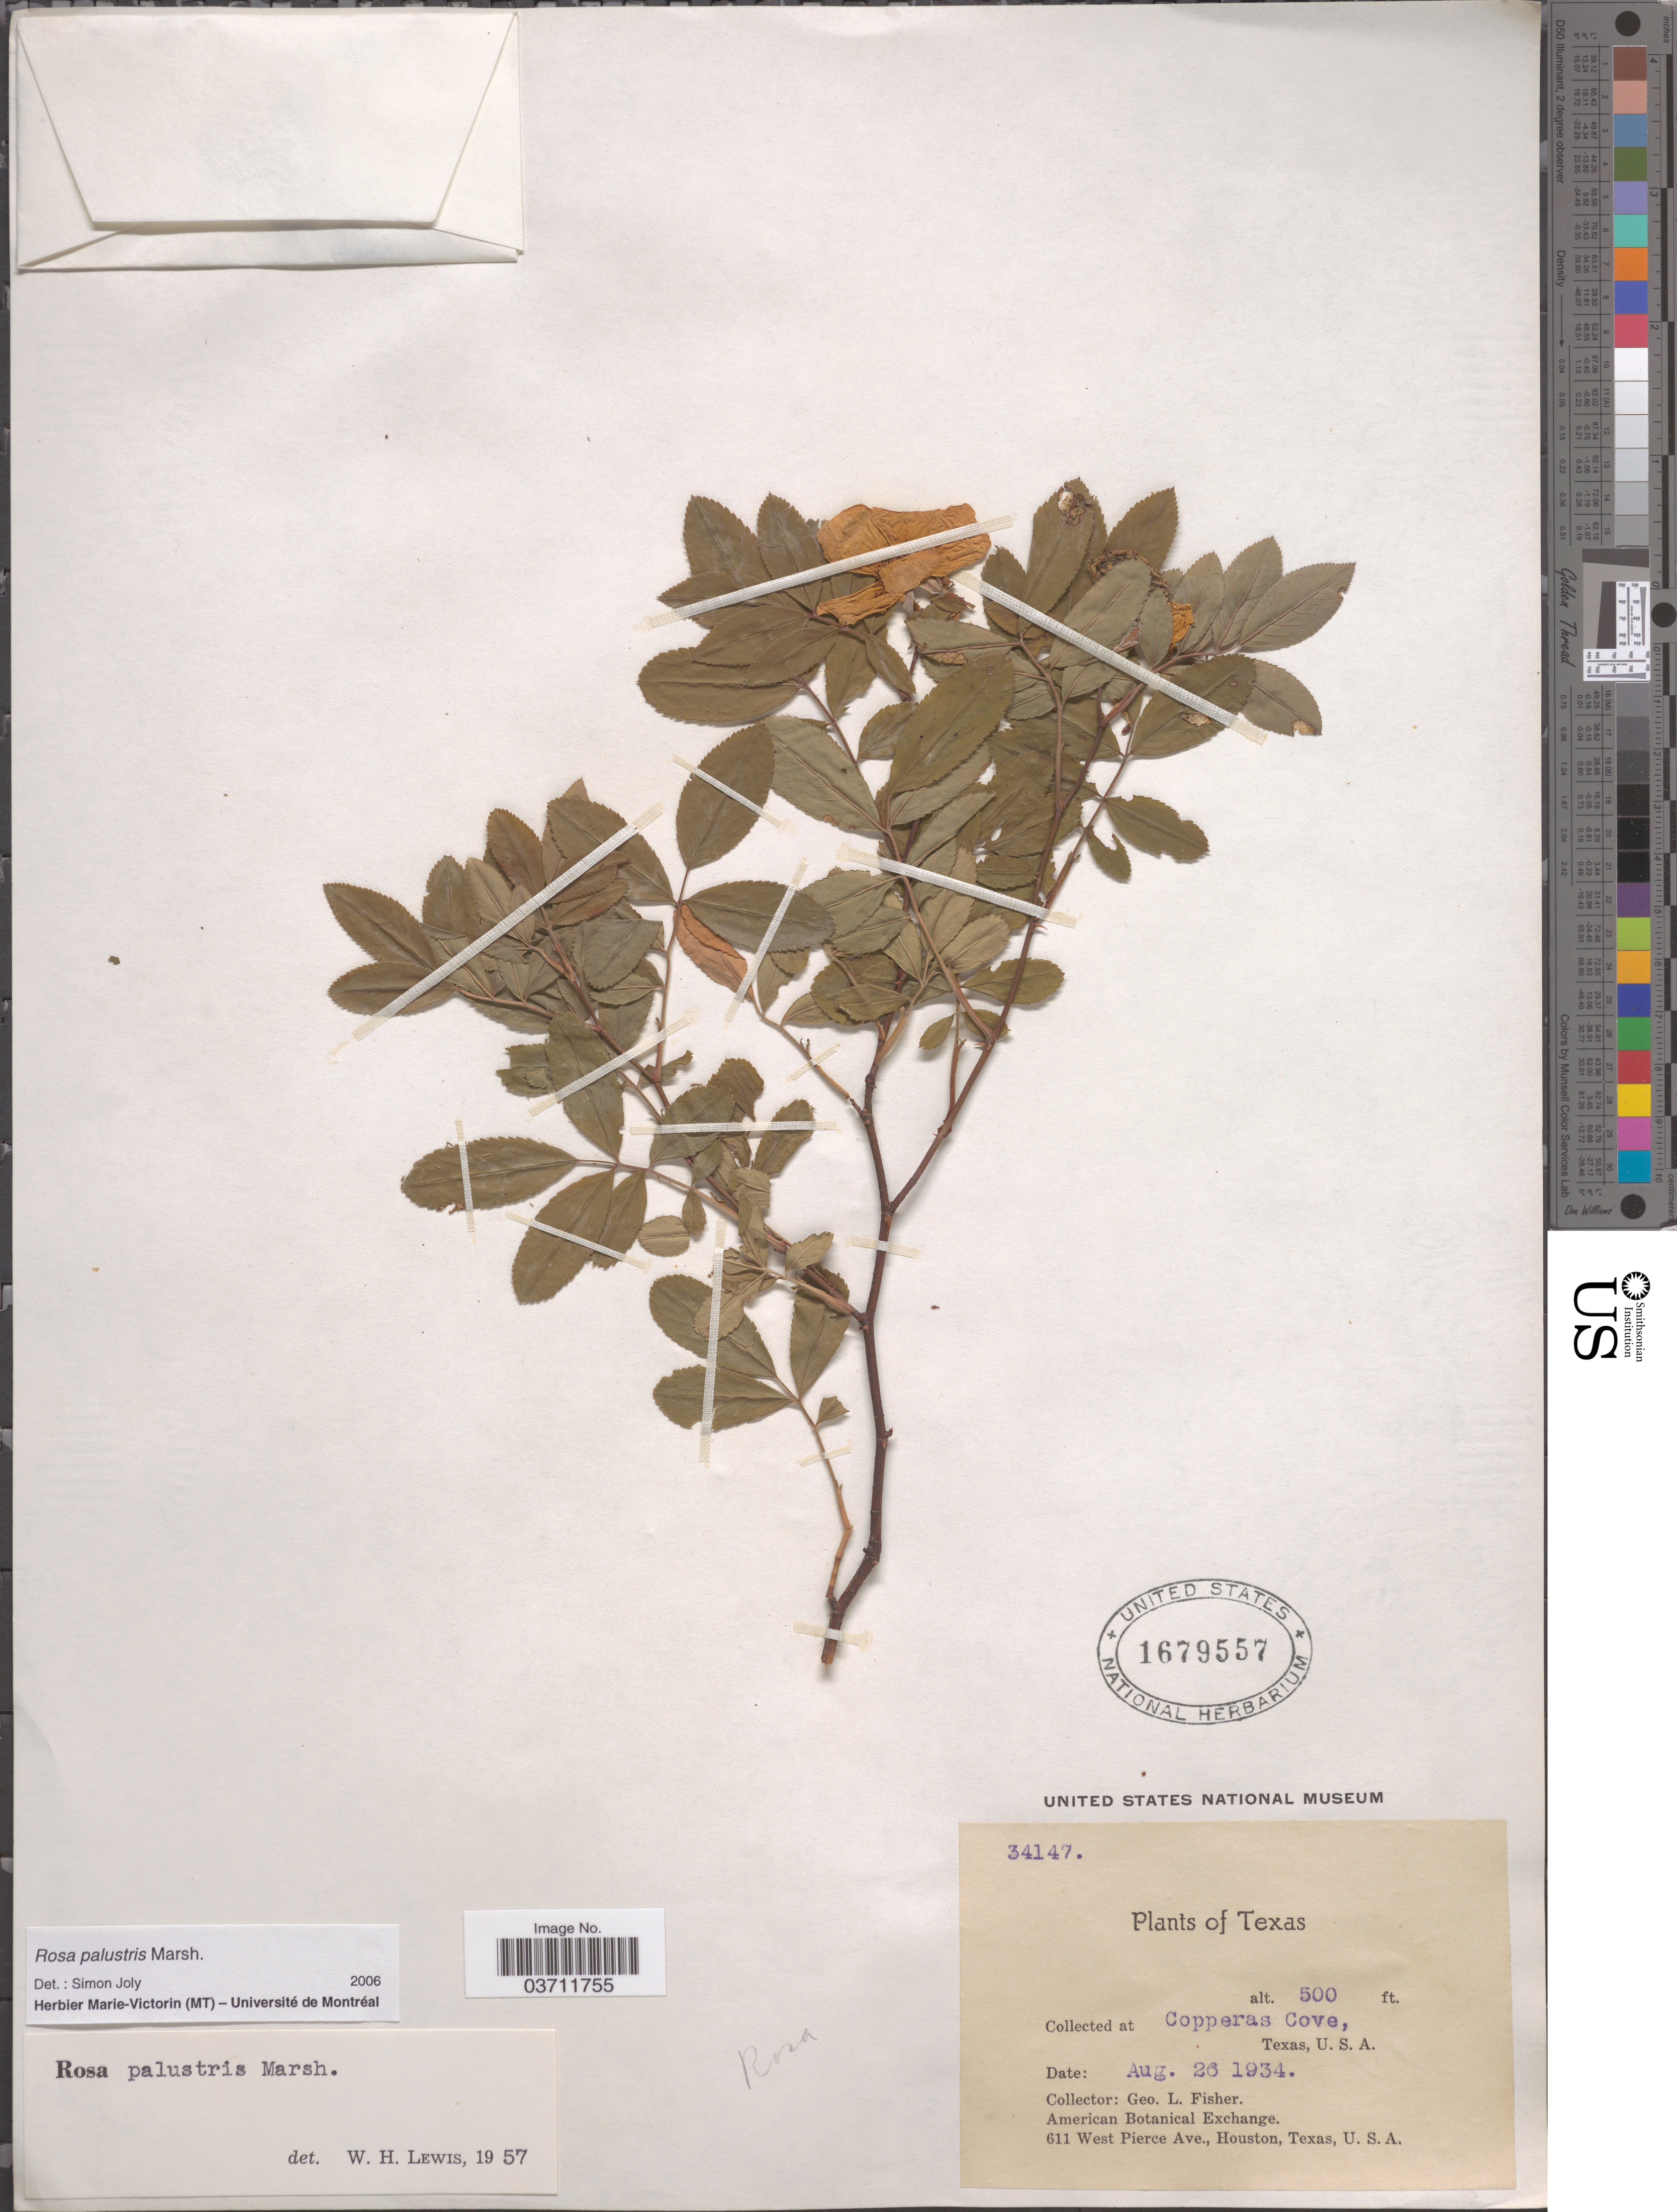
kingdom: Plantae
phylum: Tracheophyta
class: Magnoliopsida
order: Rosales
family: Rosaceae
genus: Rosa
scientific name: Rosa palustris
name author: Marshall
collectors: G. L. Fisher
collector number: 34147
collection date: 1934-08-26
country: United States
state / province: Texas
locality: Copperas Cove.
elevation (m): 152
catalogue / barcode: US 1679557